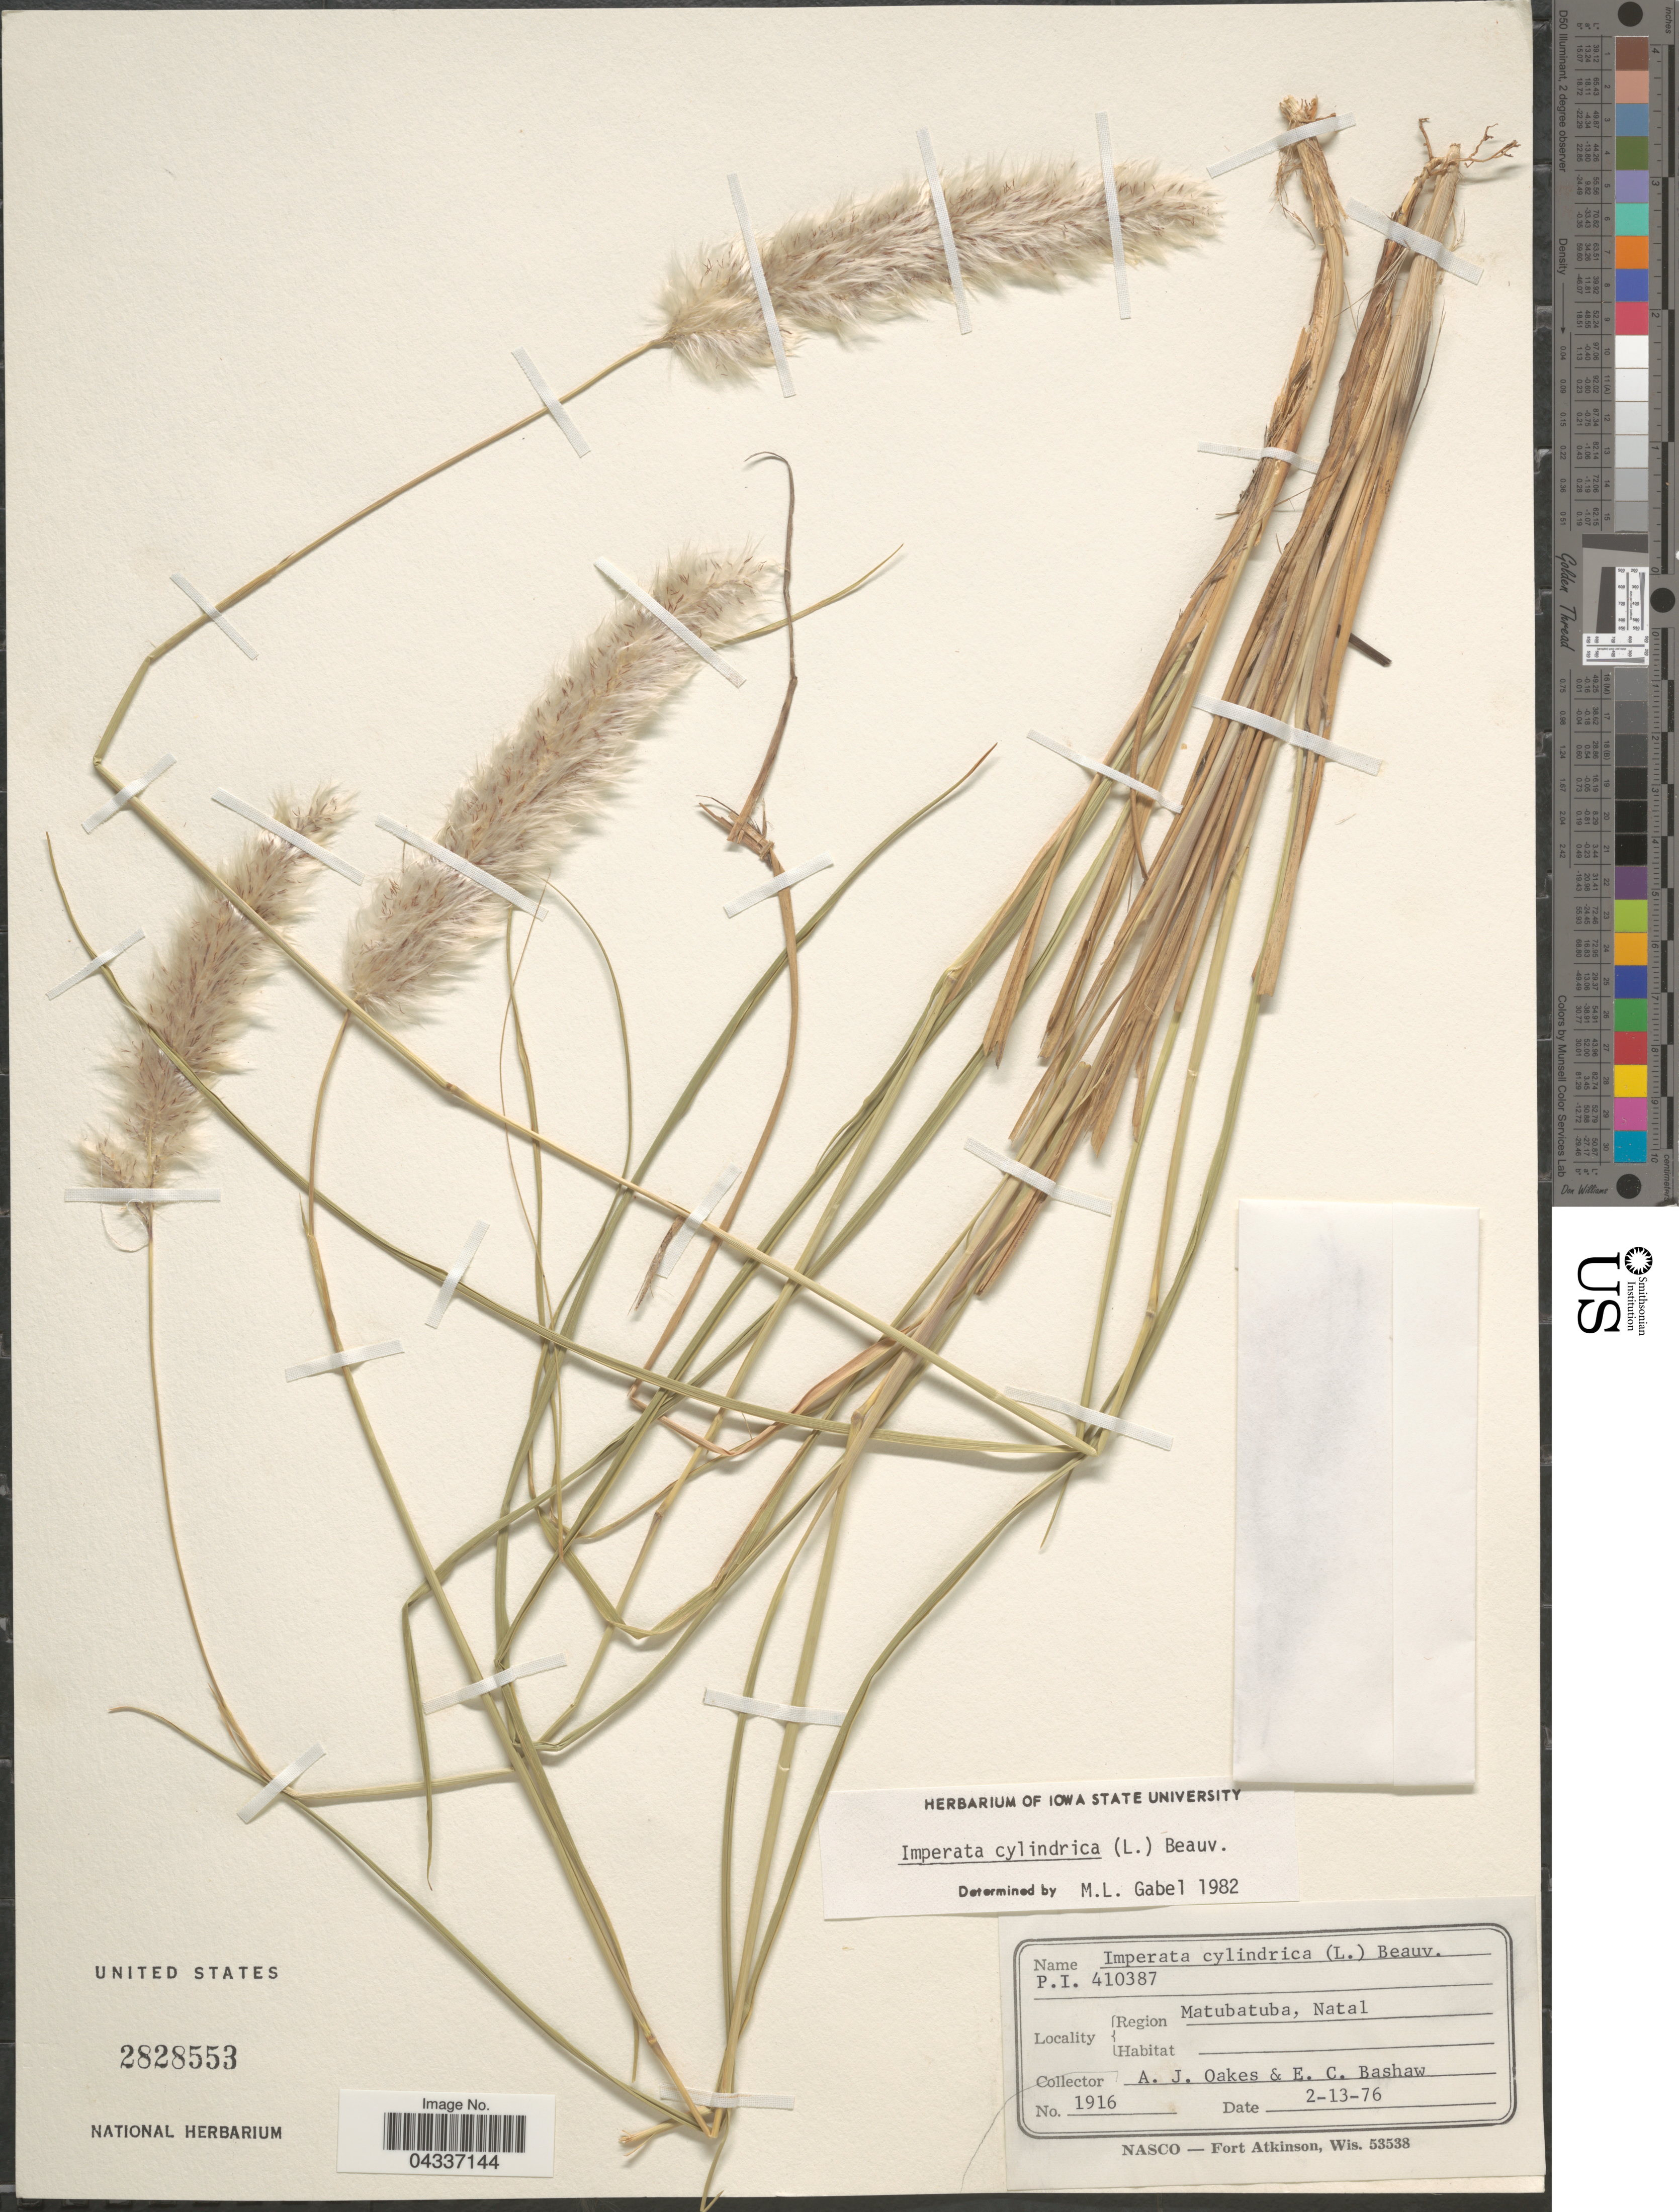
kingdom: Plantae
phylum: Tracheophyta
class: Liliopsida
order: Poales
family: Poaceae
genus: Imperata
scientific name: Imperata cylindrica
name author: (L.) P. Beauv.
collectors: A. Oakes & E. Bashaw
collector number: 1916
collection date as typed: Transcribed d/m/y: 13/2/76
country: South Africa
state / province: KwaZulu-Natal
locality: Region Matubatuba, Natal.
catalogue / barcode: US 2828553